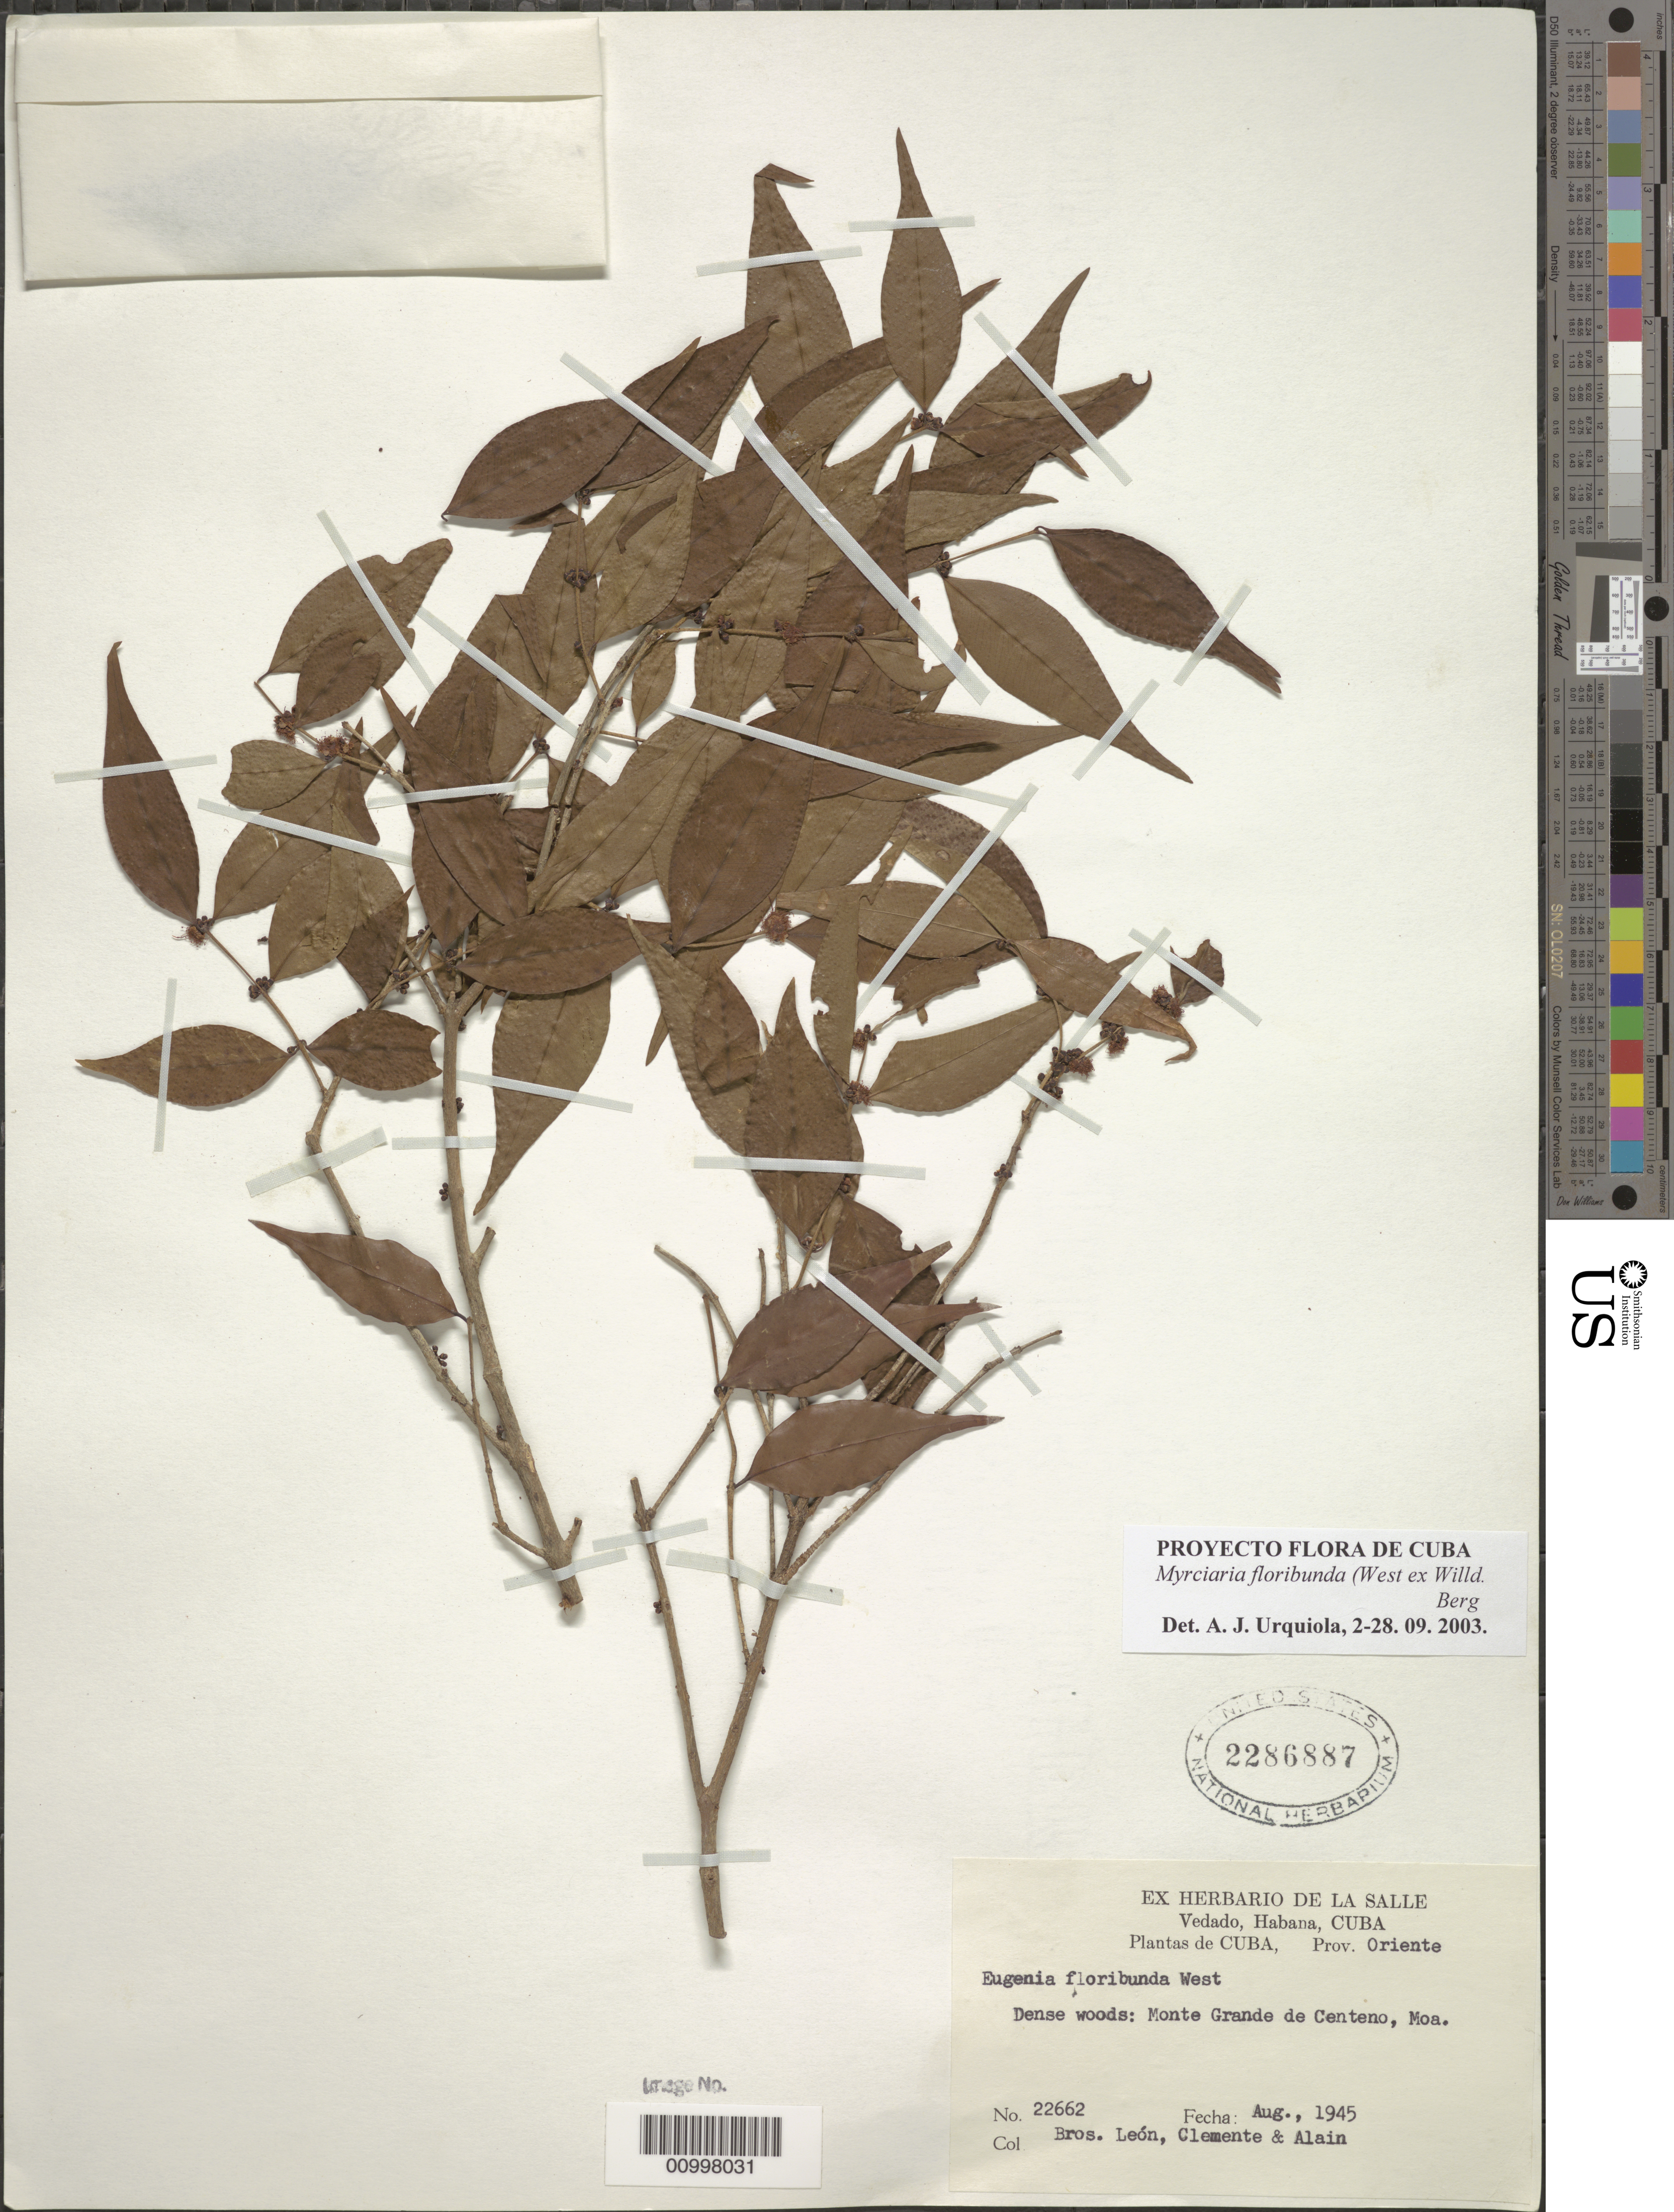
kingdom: Plantae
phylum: Tracheophyta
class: Magnoliopsida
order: Myrtales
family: Myrtaceae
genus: Myrciaria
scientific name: Myrciaria floribunda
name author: (H. West ex Willd.) O. Berg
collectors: Bro. León, Bro. Clemente & A. H. Liogier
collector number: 22662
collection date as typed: Aug 1945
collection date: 1945-08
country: Cuba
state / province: Holguín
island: Cuba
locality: Monte Grande de Centeno, Moa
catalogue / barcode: US 2286887